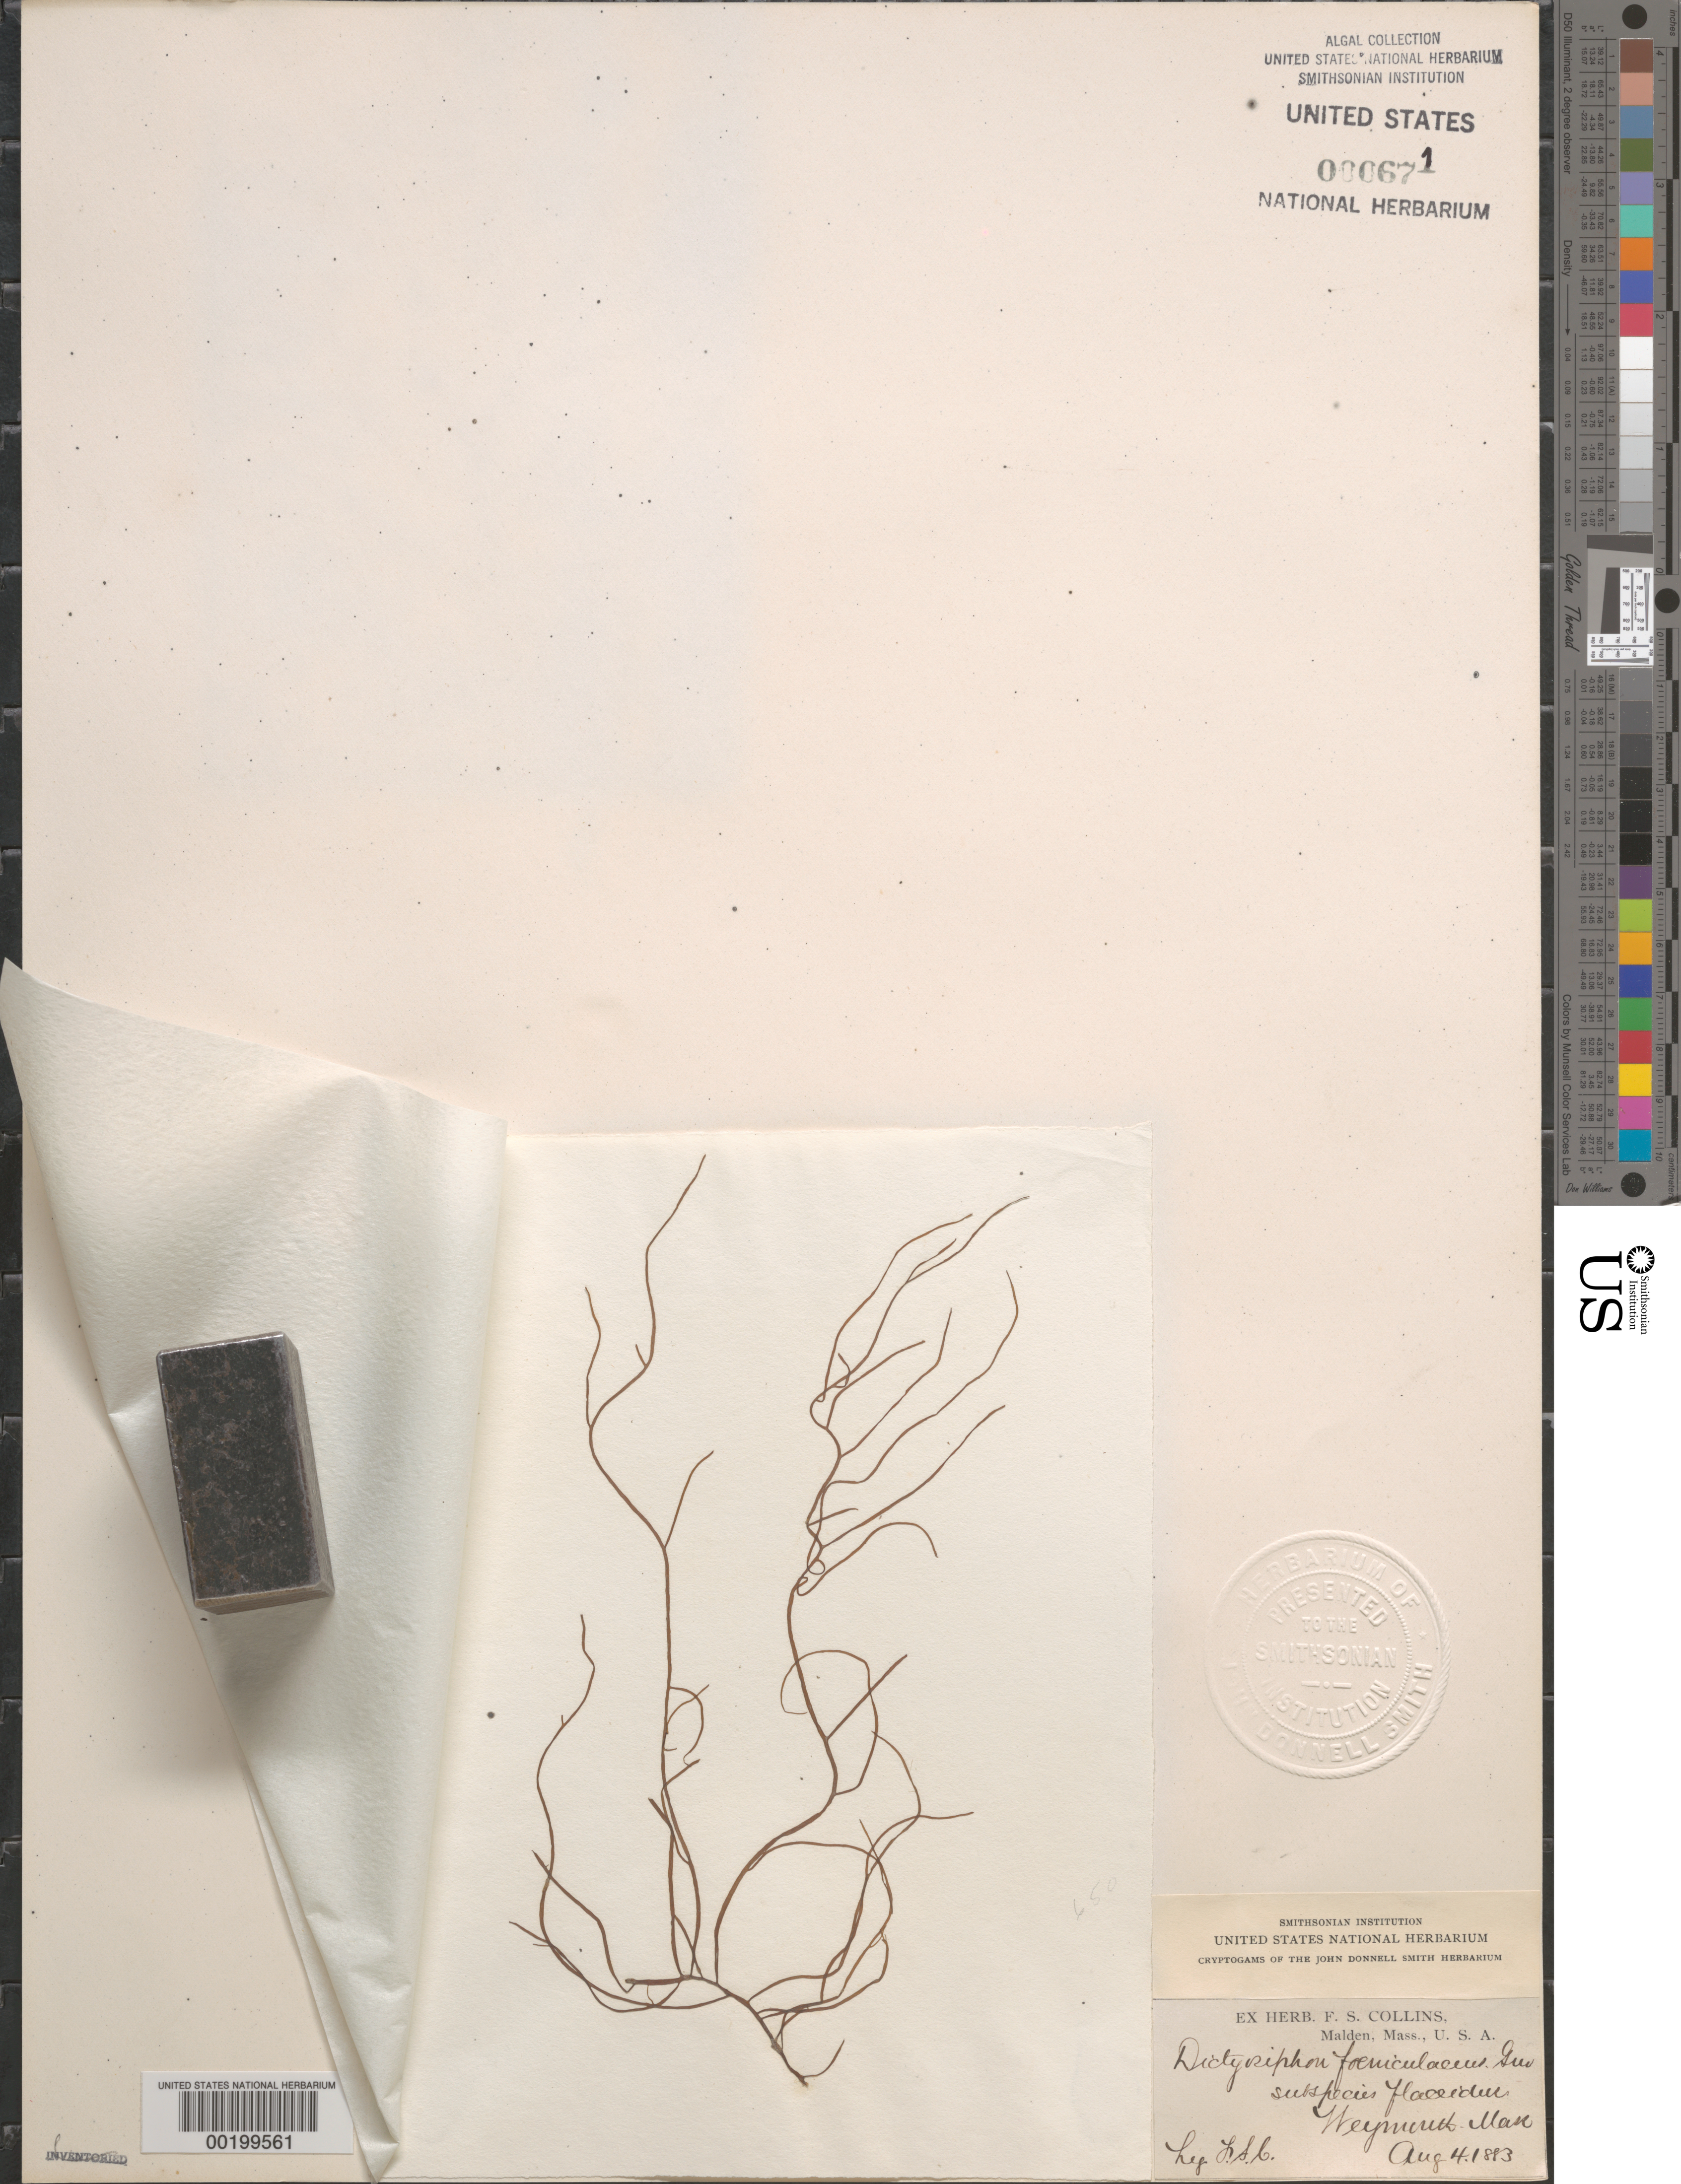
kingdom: Chromista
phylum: Ochrophyta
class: Phaeophyceae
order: Dictyosiphonales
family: Dictyosiphonaceae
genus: Dictyosiphon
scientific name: Dictyosiphon foeniculaceus subsp. flaccidus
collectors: F. Collins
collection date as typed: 04 Aug 1883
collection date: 1883-08-04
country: United States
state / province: Massachusetts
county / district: Norfolk County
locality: Weymouth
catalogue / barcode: US 671